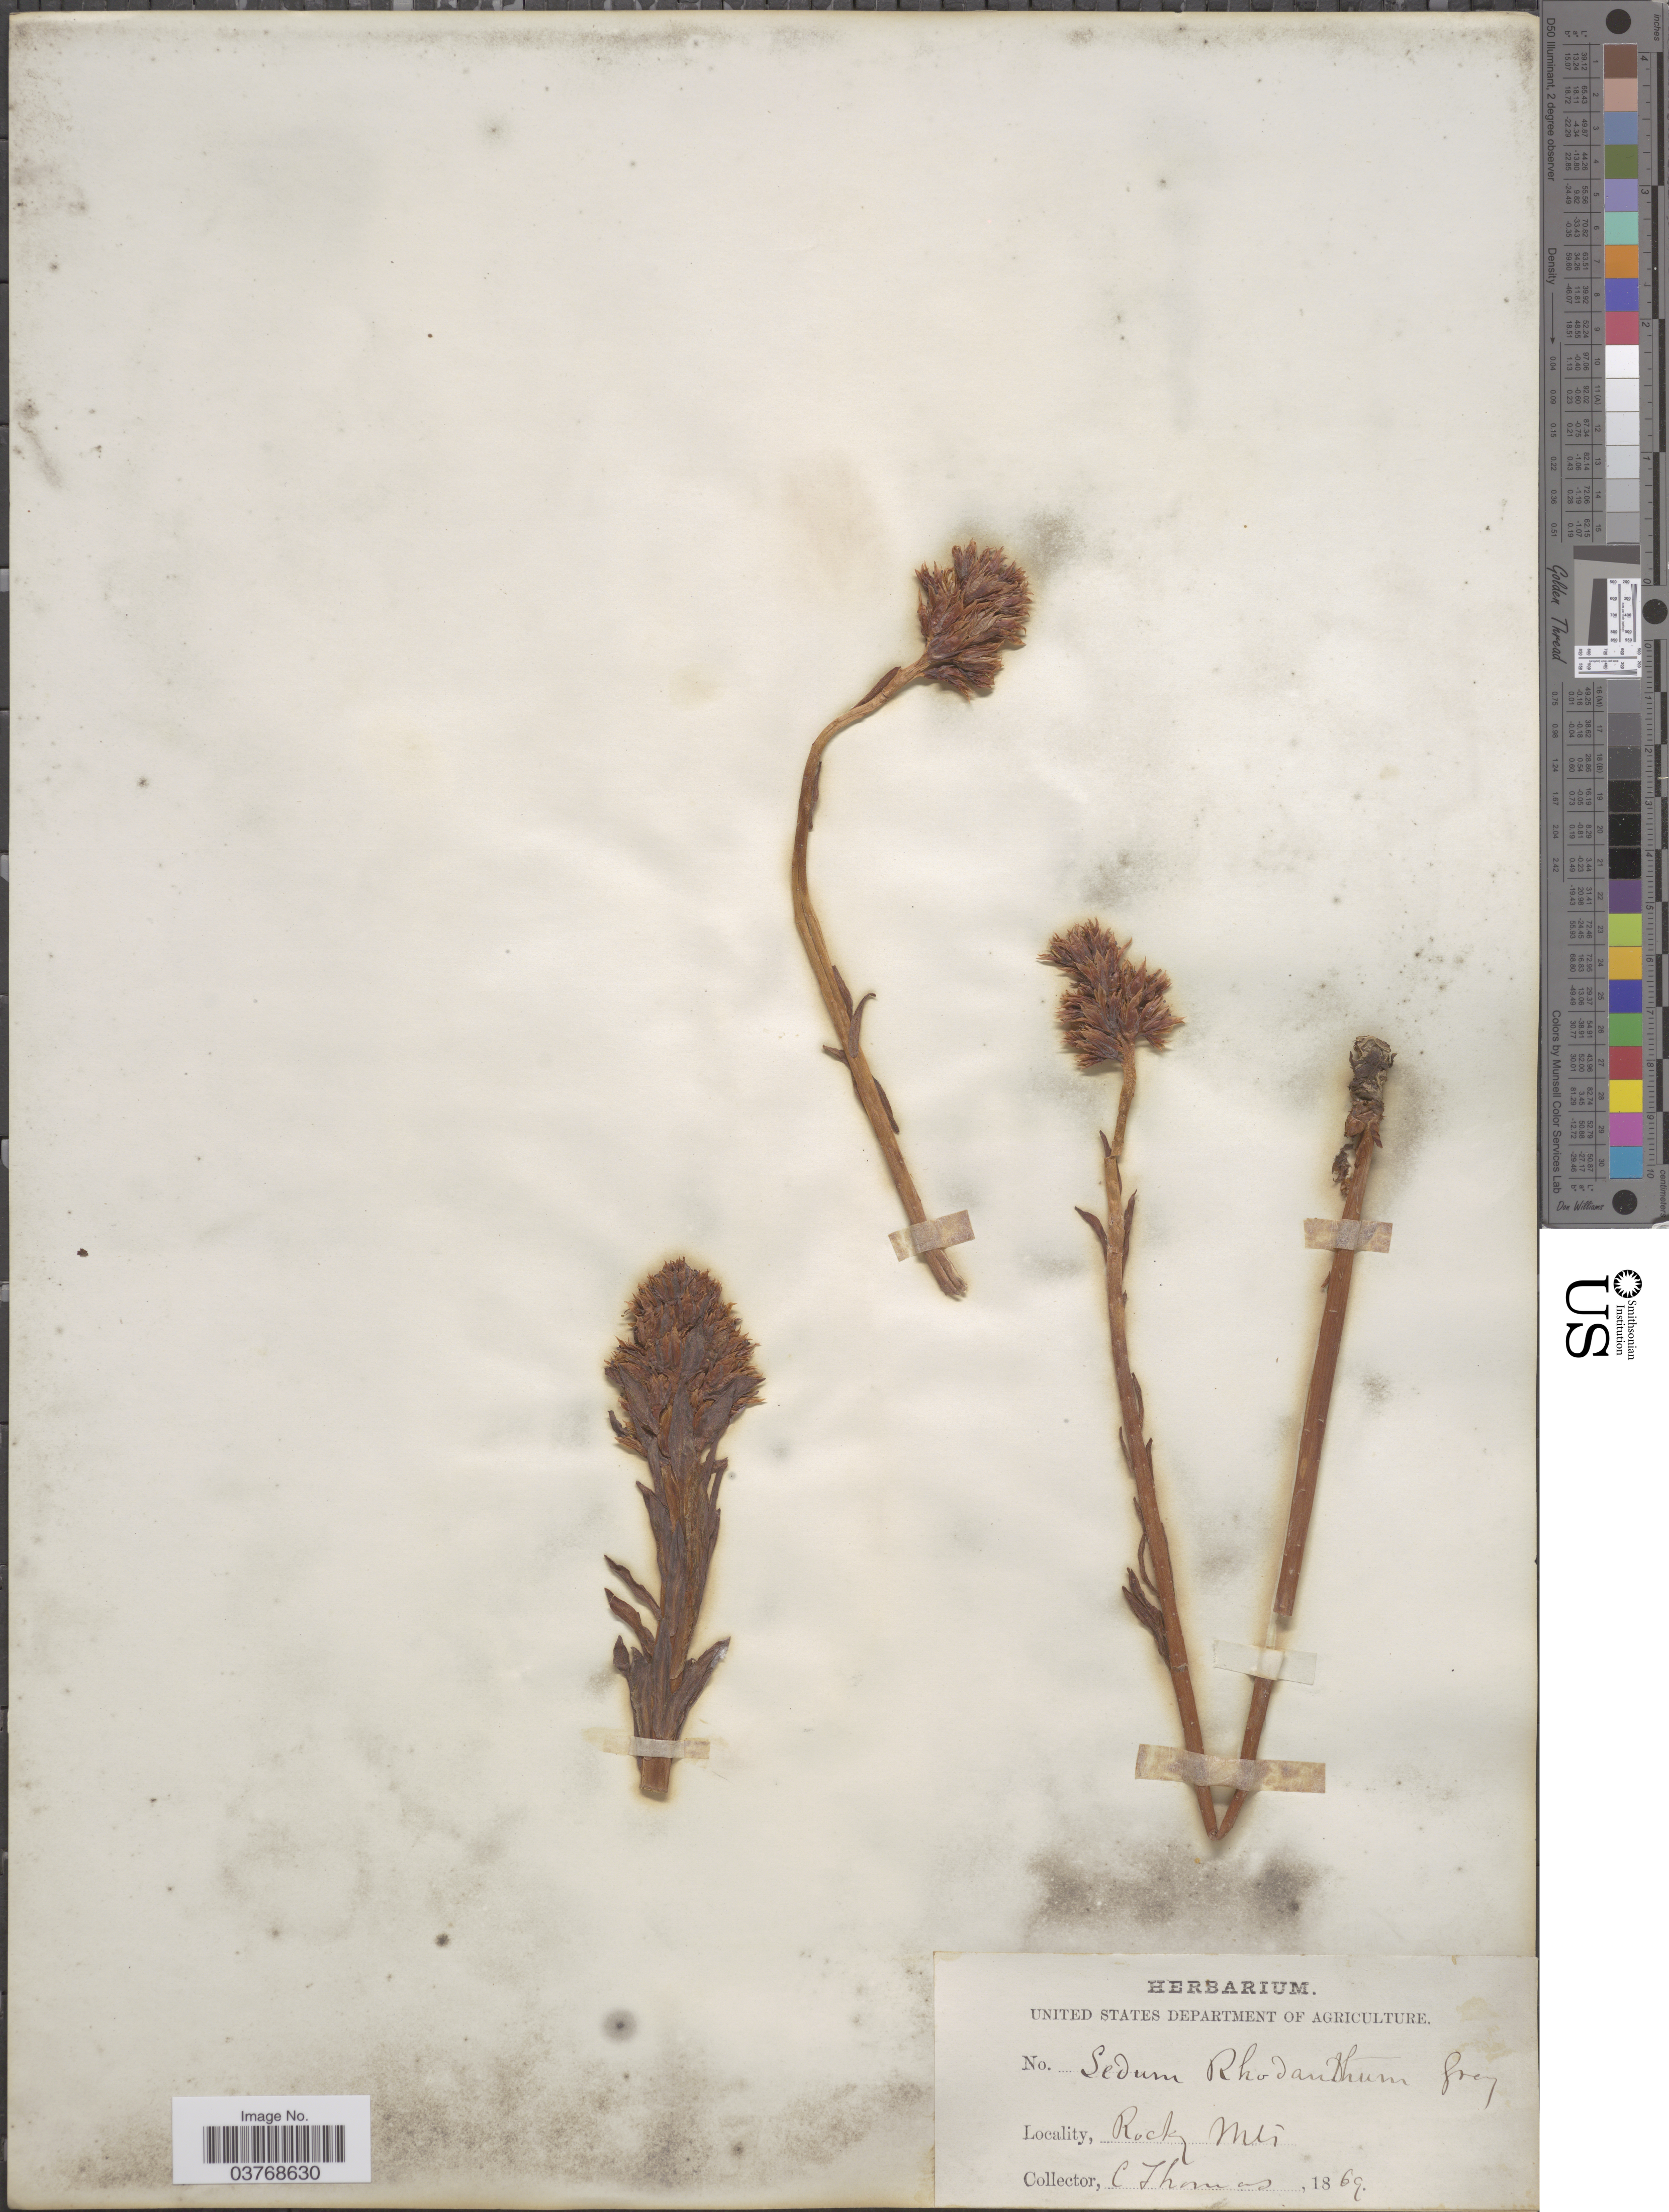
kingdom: Plantae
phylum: Tracheophyta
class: Magnoliopsida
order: Saxifragales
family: Crassulaceae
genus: Rhodiola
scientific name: Rhodiola rhodantha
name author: (A. Gray) H. Jacobsen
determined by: Strong, Mark T., (BOT), Smithsonian Institution - National Museum of Natural History (UNITED STATES)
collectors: C. Thomas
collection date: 1869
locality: Rocky Mts.